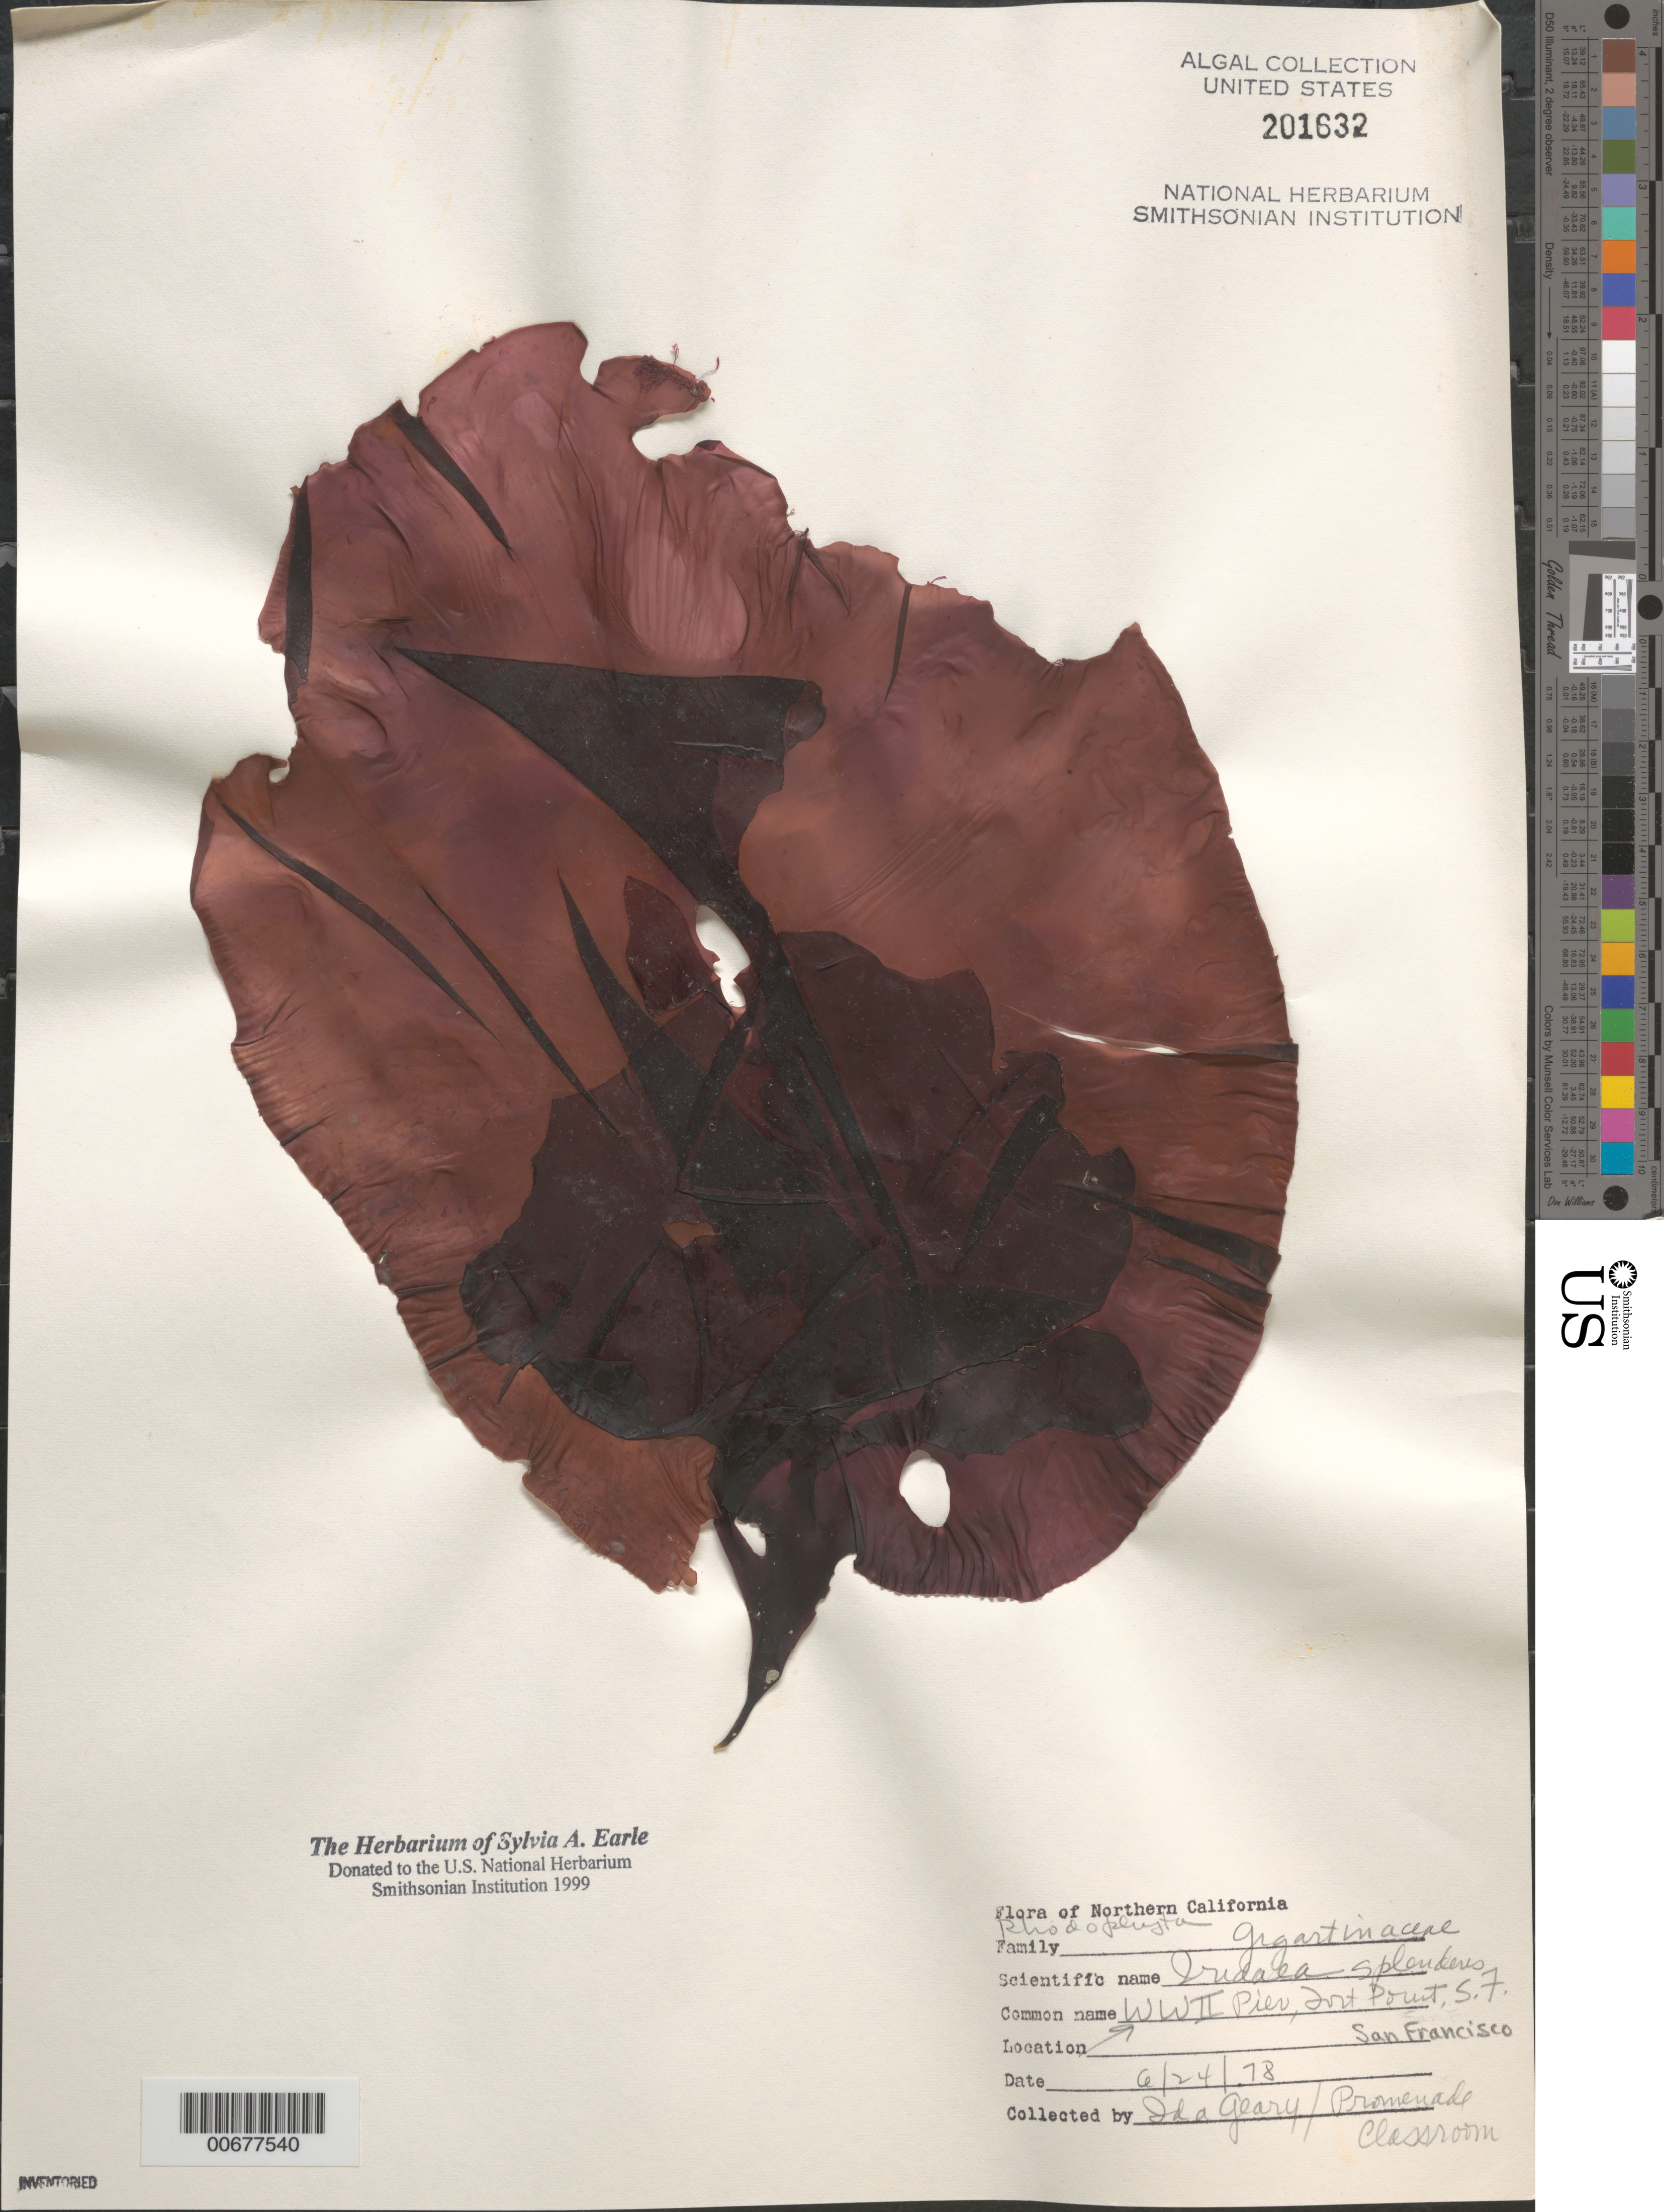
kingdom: Plantae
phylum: Rhodophyta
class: Florideophyceae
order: Gigartinales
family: Gigartinaceae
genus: Mazzaella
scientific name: Mazzaella splendens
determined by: Algae name updating Project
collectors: I. Geary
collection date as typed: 24 Jun 1978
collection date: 1978-06-24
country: United States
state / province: California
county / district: San Francisco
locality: San Francisco, Fort Point, World War II Pier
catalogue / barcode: US 201632